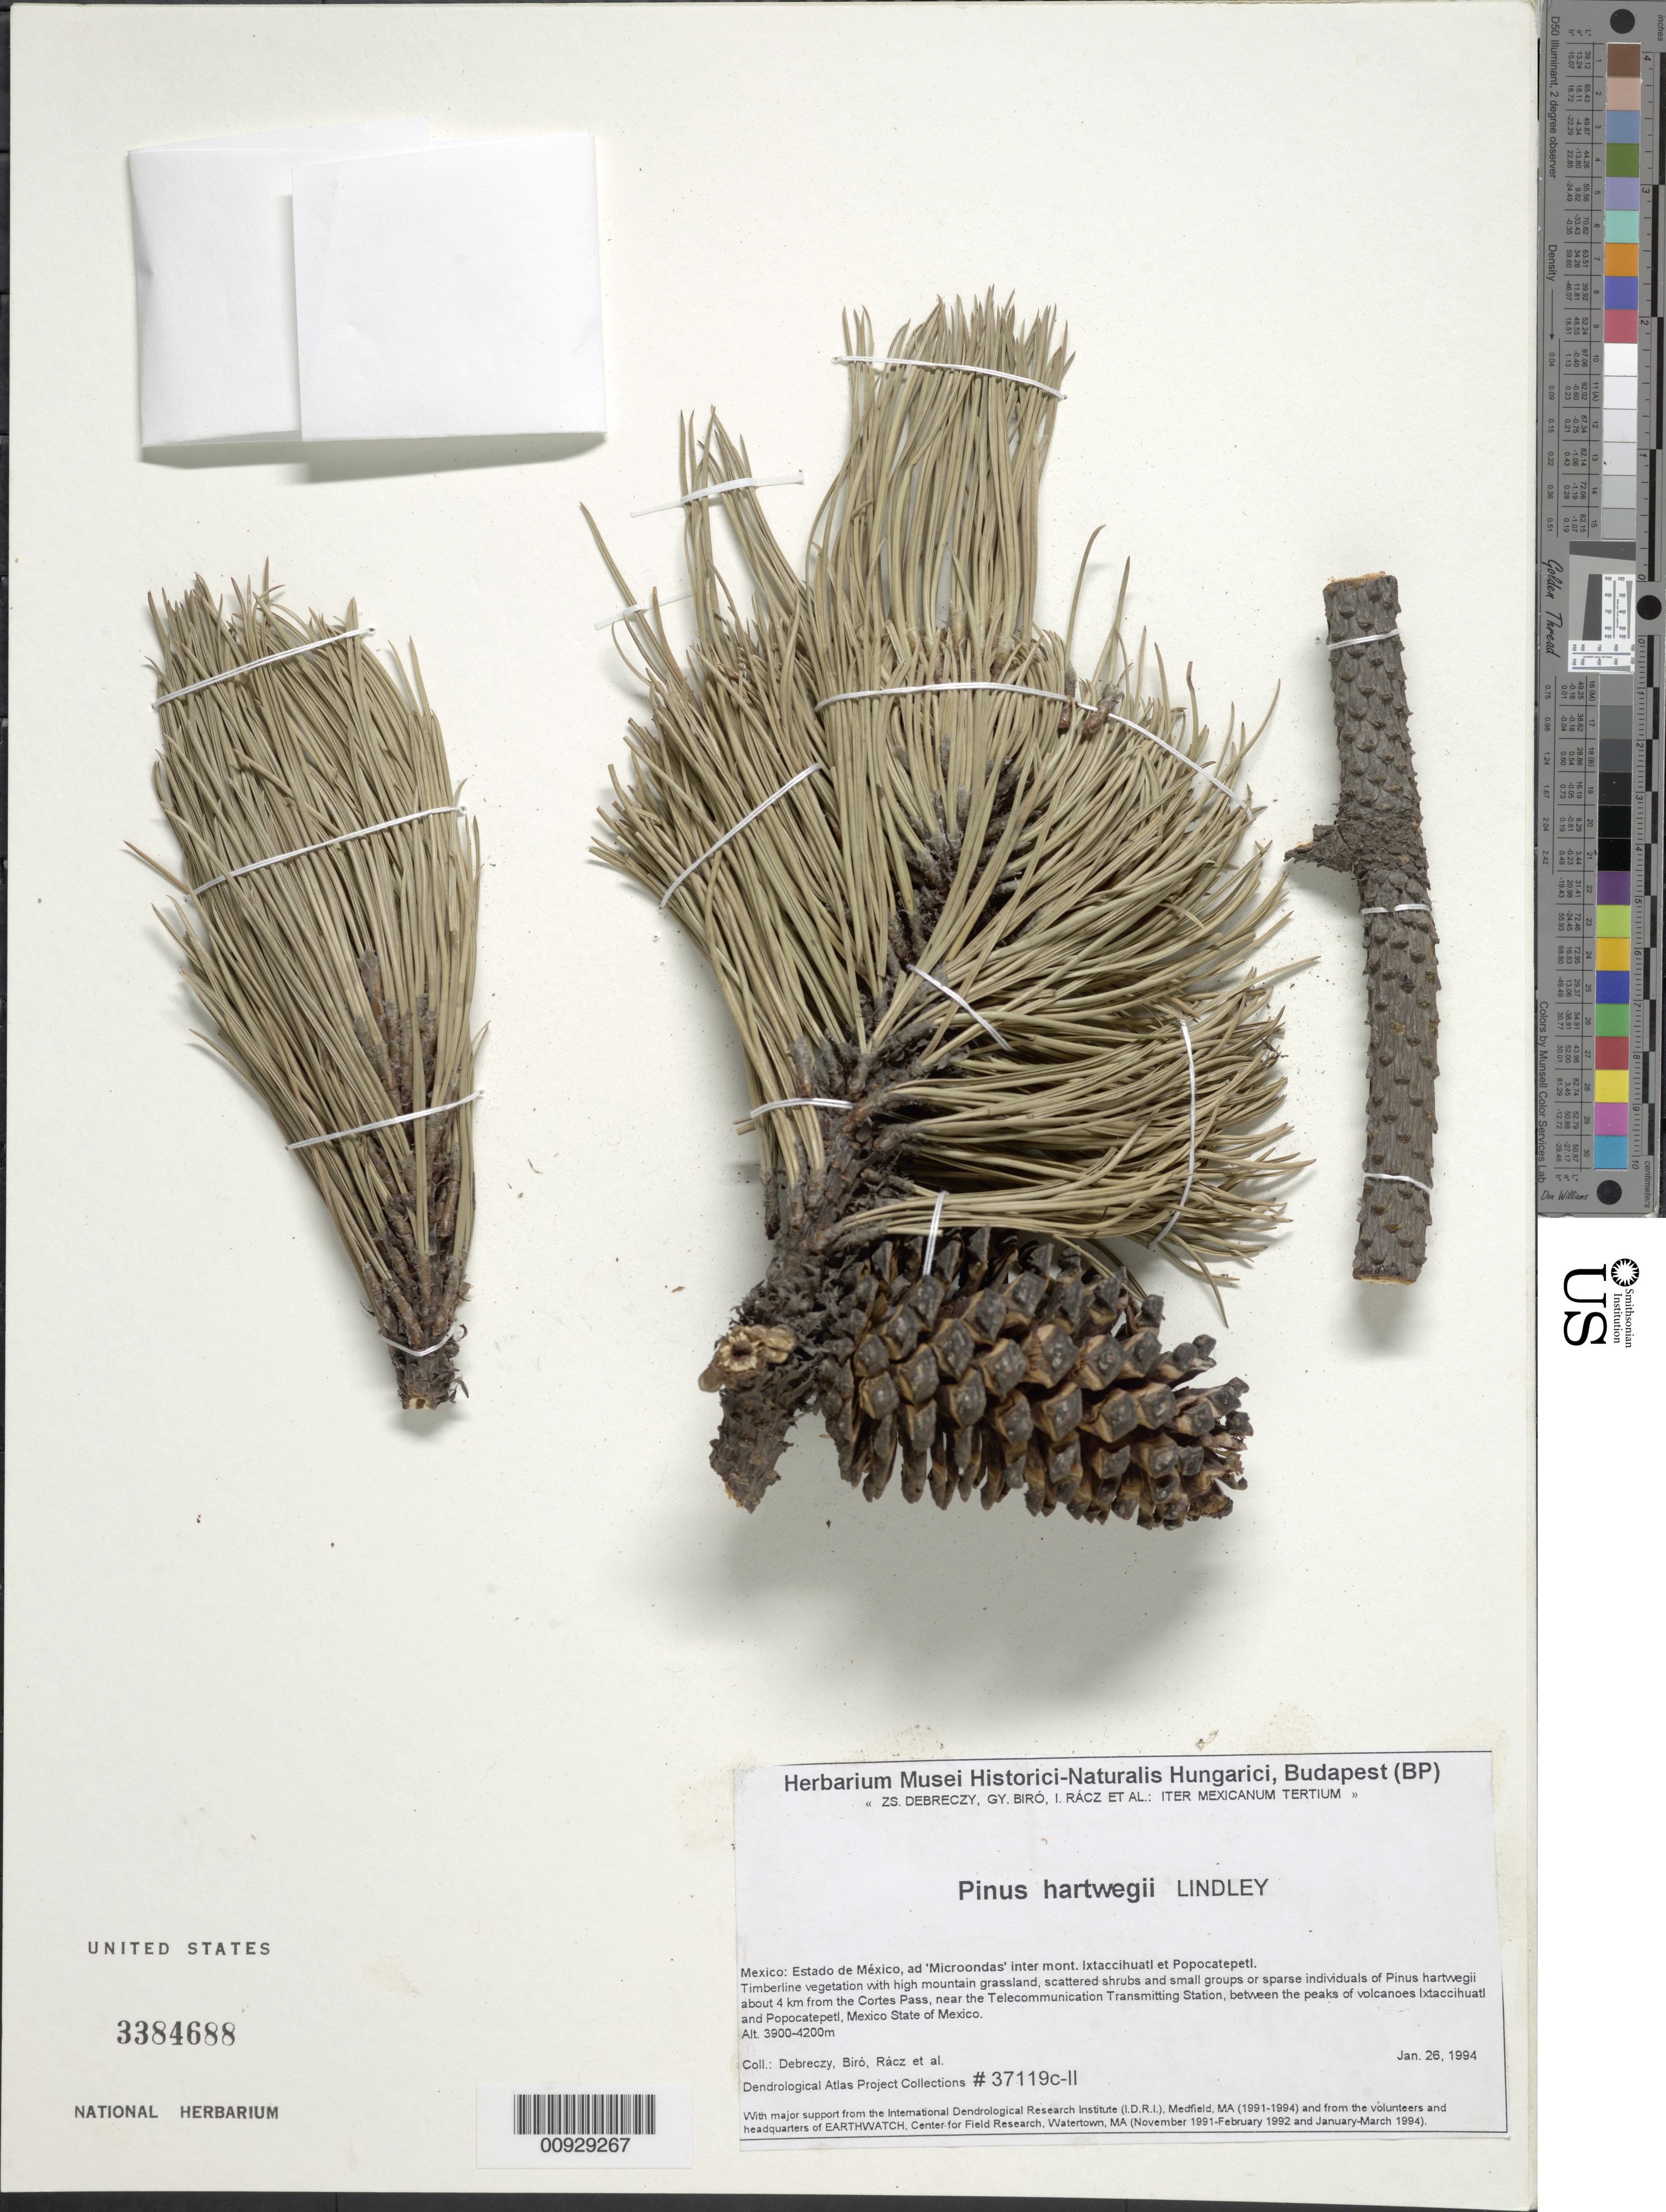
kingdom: Plantae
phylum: Tracheophyta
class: Pinopsida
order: Pinales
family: Pinaceae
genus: Pinus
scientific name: Pinus hartwegii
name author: Lindl.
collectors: Z. Debreczy, G. Biro, I. Rácz & et al.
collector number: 37119 c-II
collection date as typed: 26 Jan 1994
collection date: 1994-01-26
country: Mexico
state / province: México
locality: About 4 km. from Cortés Pass, near the Telecommunication Transmitting Station ('Microondas'), between the peaks of volcanoes Ixtaccihuatl and Popocatepetl.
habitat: Timberline vegetation with high mountain grassland, scattered shrubs and small groups or sparse individuals of Pinus hartwegii.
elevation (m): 4200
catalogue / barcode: US 3384688